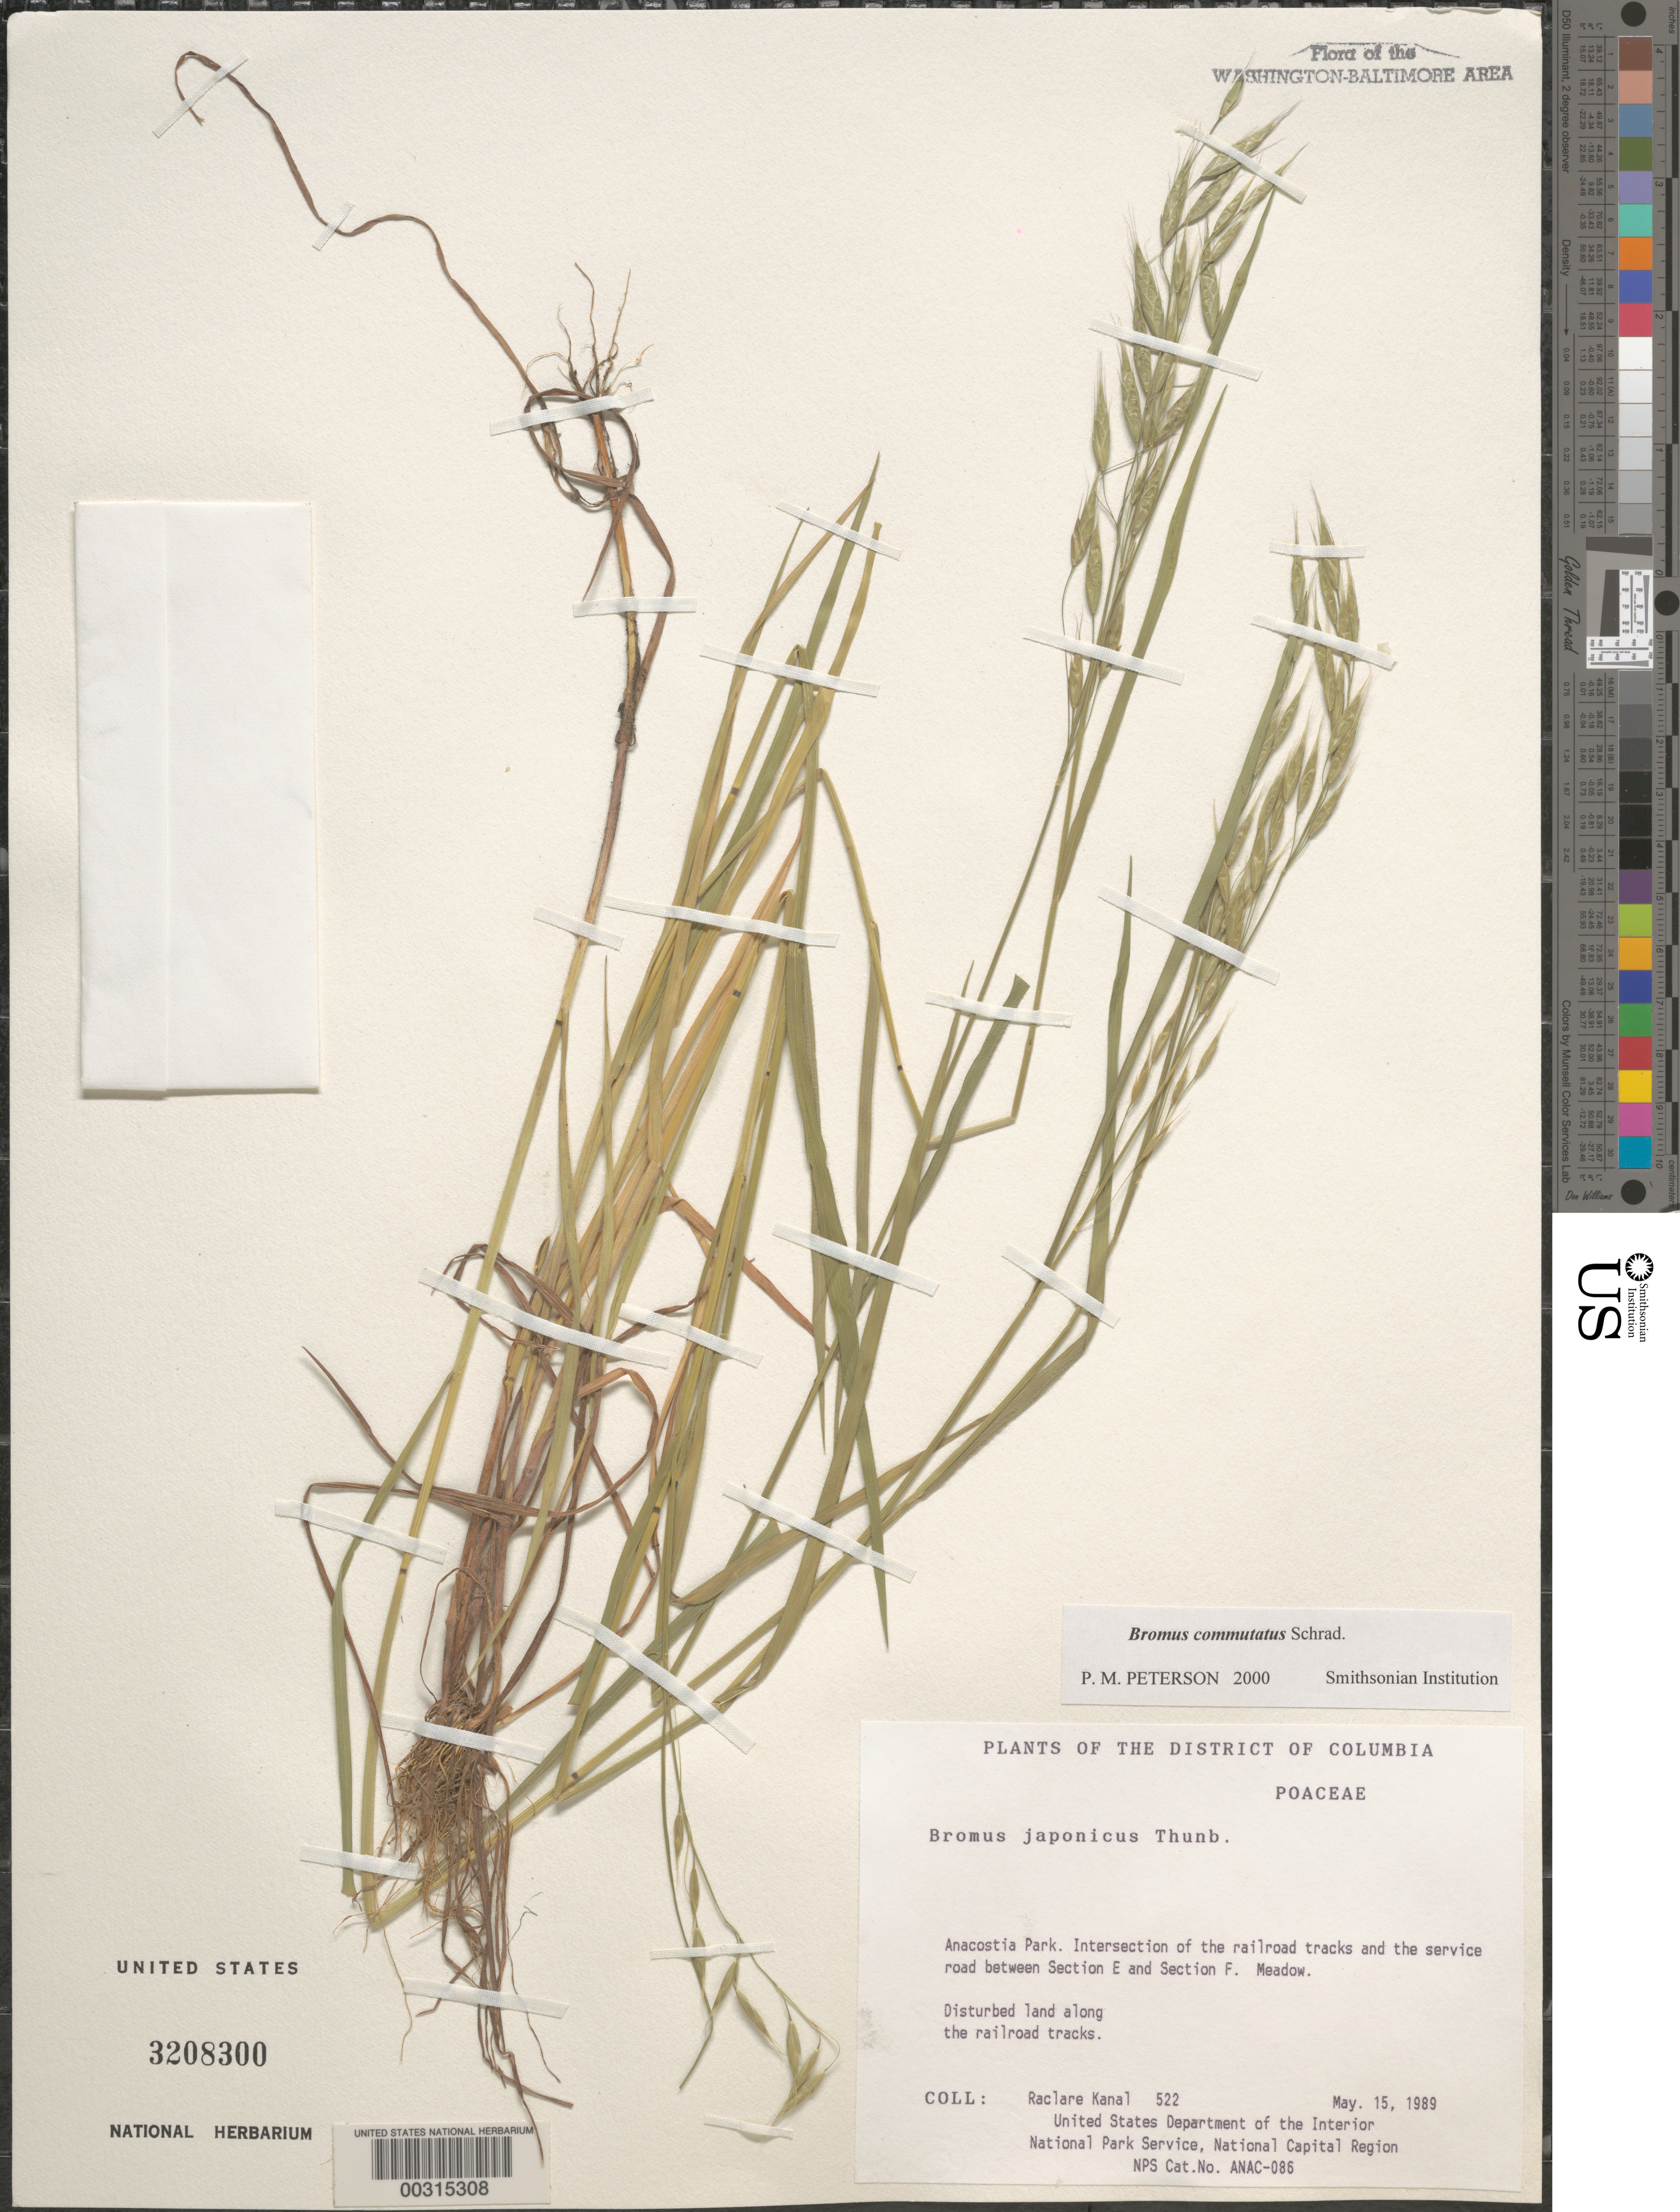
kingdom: Plantae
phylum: Tracheophyta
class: Liliopsida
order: Poales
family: Poaceae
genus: Bromus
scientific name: Bromus commutatus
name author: Schrad.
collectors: R. Kanal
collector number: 522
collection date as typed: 15 May 1989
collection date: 1989-05-15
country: United States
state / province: District of Columbia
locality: Anacostia Park, intersection of the railroad and Service Road between Section E and Section F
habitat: Meadow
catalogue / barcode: US 3208300